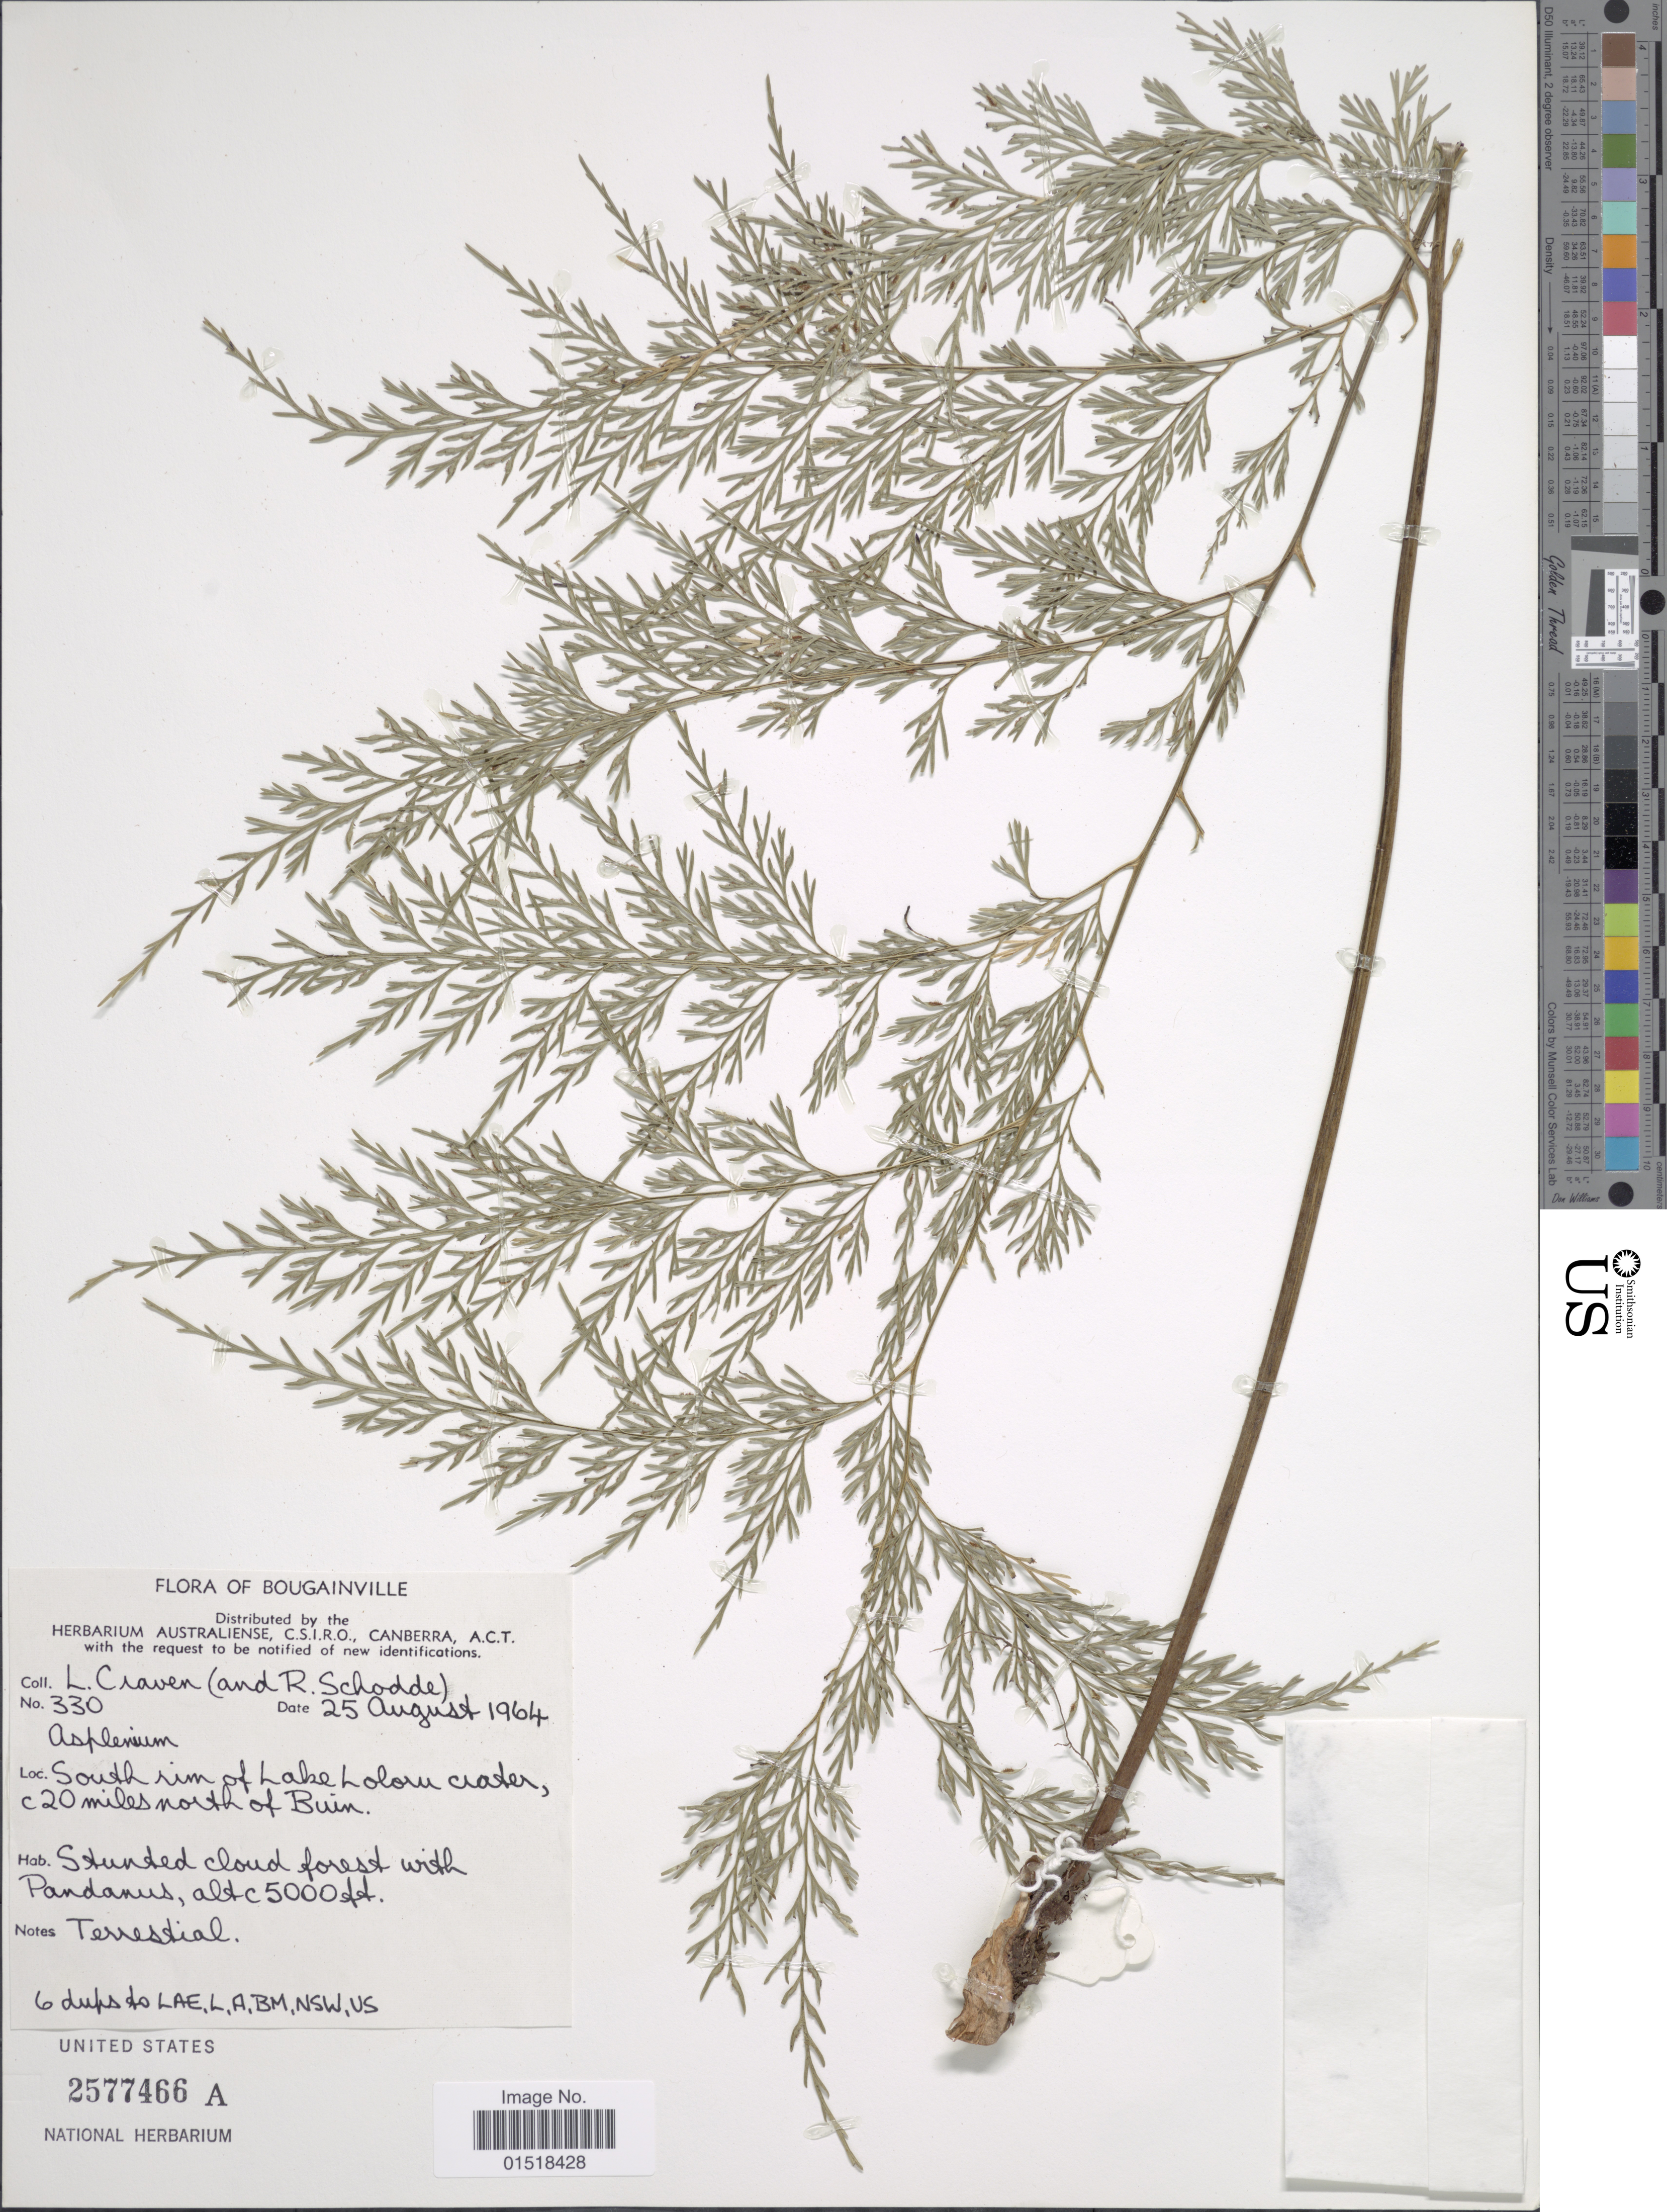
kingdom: Plantae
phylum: Tracheophyta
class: Polypodiopsida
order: Polypodiales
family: Aspleniaceae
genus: Asplenium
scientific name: Asplenium sp.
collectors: L. A. Craven & R. Schodde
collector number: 330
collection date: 1964-08-25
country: Papua New Guinea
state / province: Bougainville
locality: South rim of Lake Loloru crater, c 20 miles north of Buin.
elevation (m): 1524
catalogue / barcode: US 2577466A